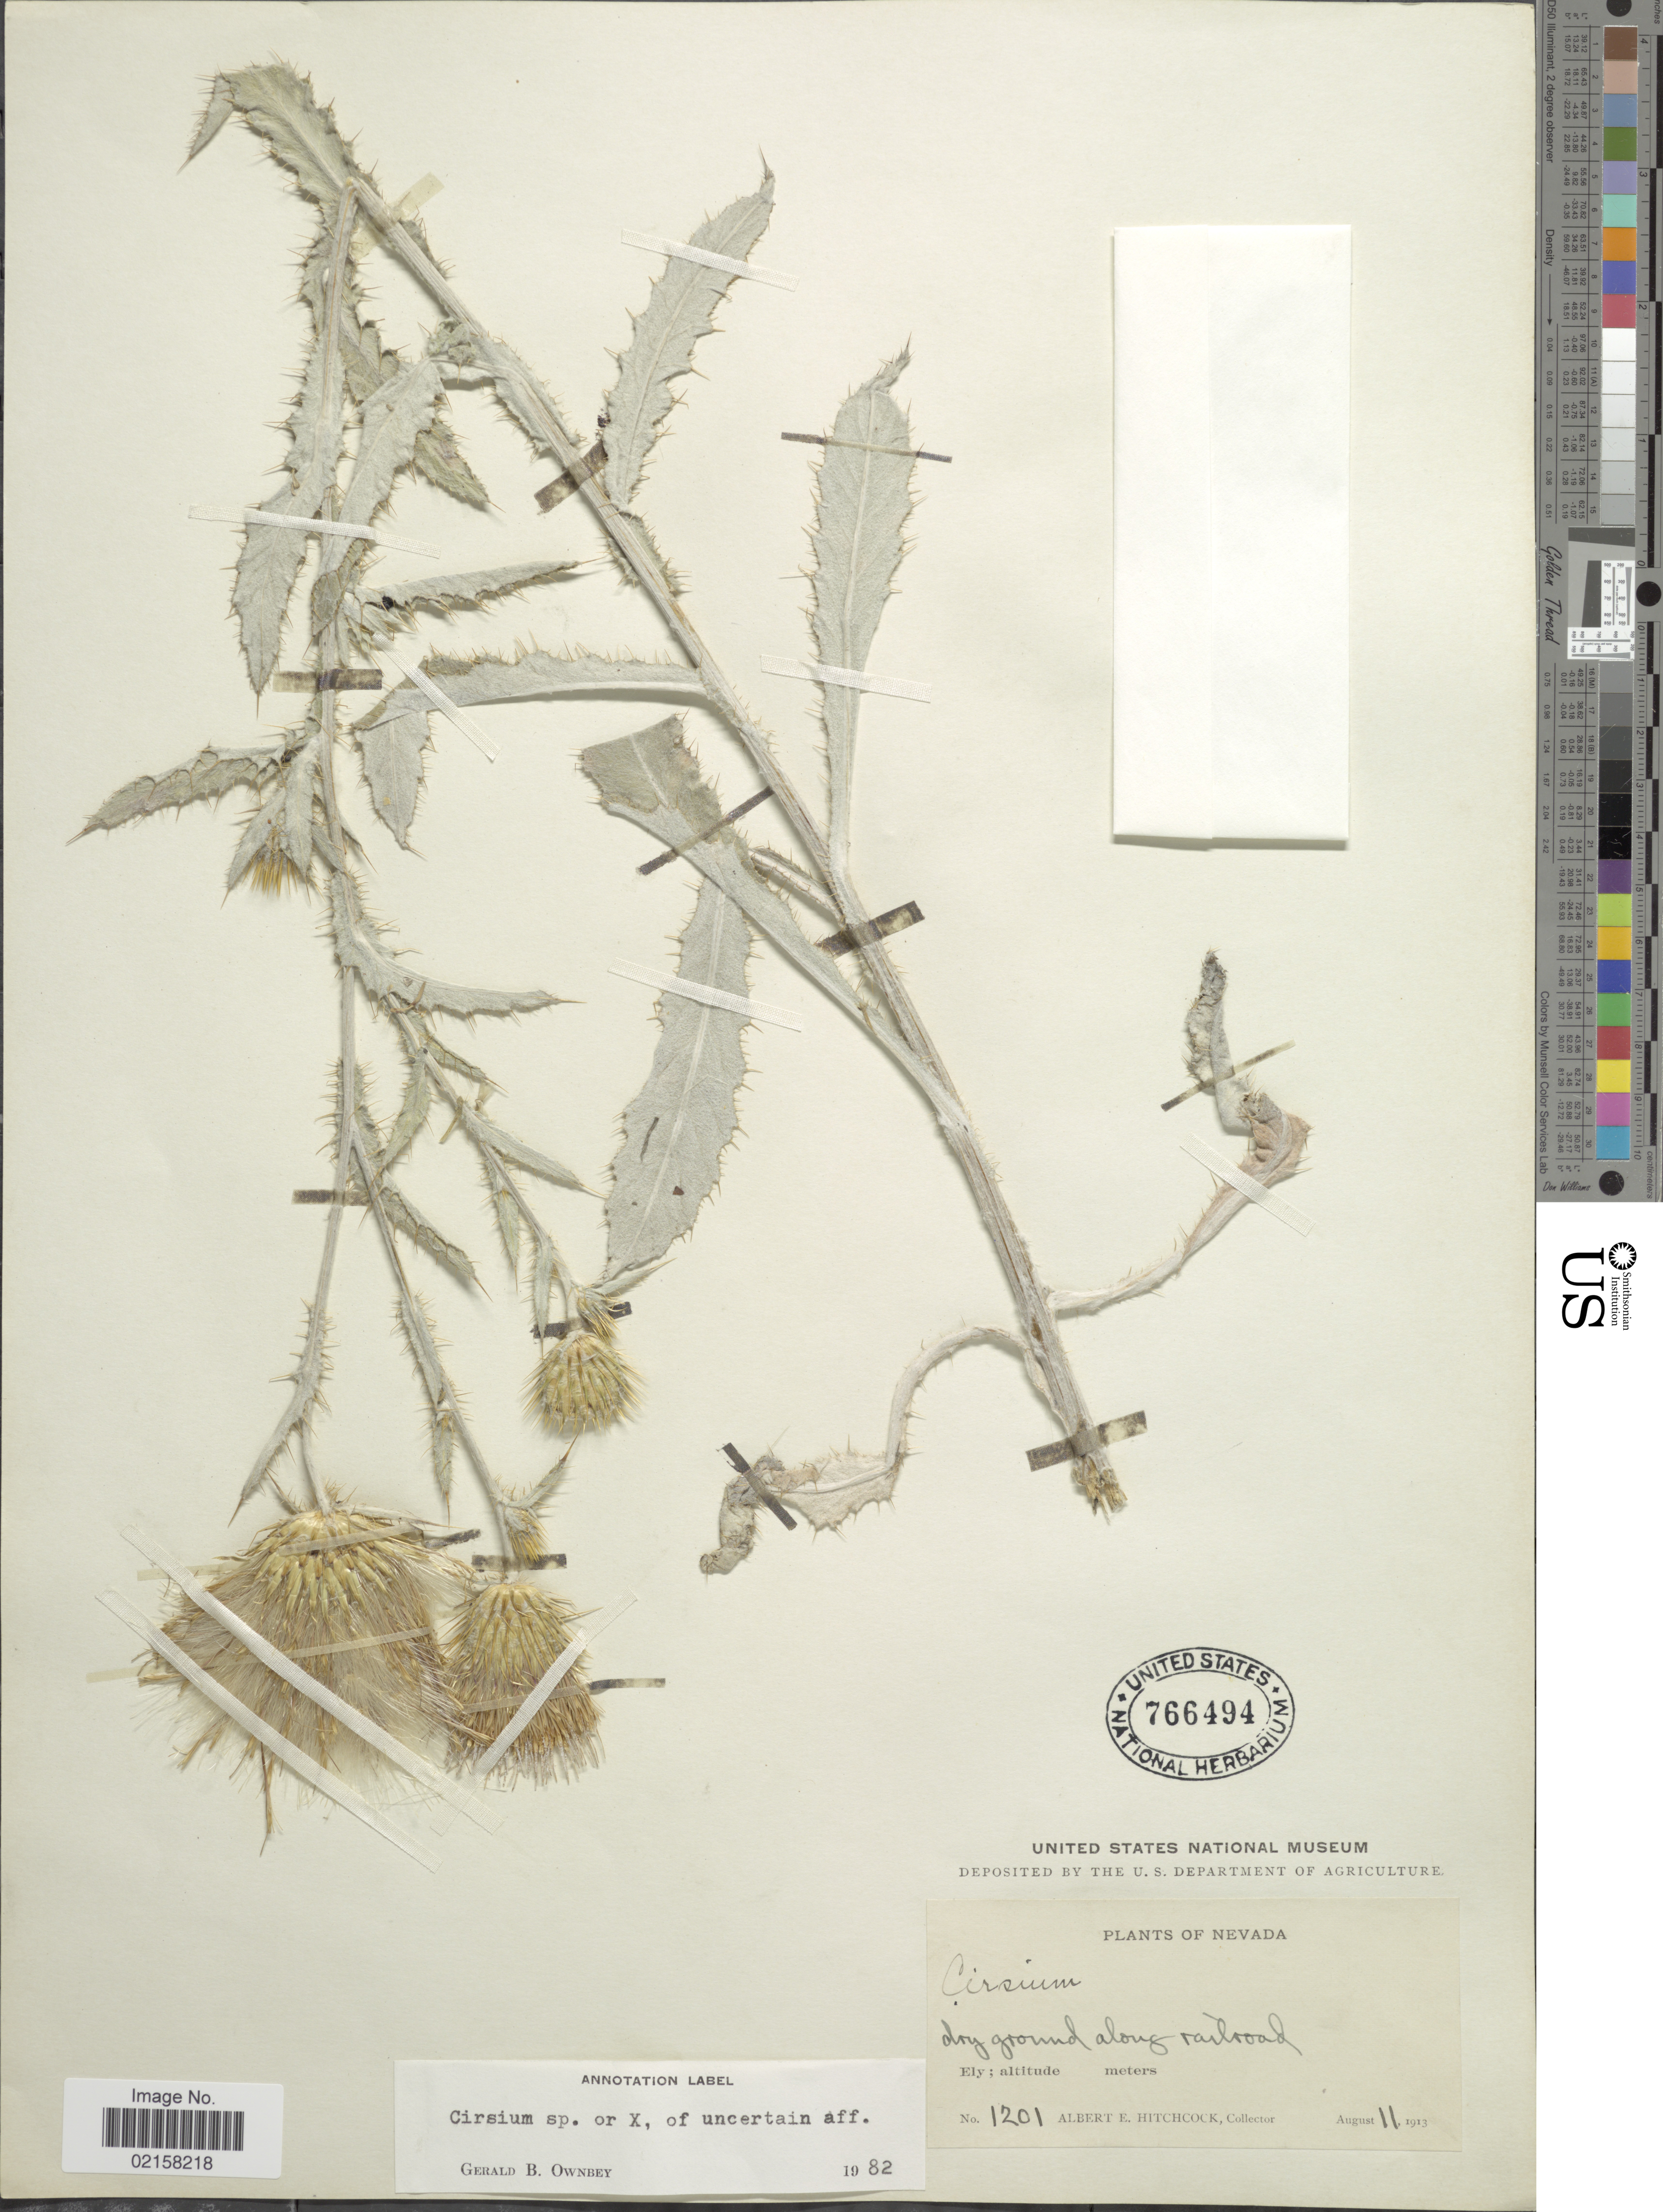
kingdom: Plantae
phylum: Tracheophyta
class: Magnoliopsida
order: Asterales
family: Asteraceae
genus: Cirsium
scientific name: Cirsium mohavense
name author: (Greene) Petr.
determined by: Ackerfield, Jennifer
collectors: A. Hitchcock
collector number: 1201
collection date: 1913-08-11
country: United States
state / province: Nevada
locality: Dry ground along railroad, Ely.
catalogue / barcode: US 766494